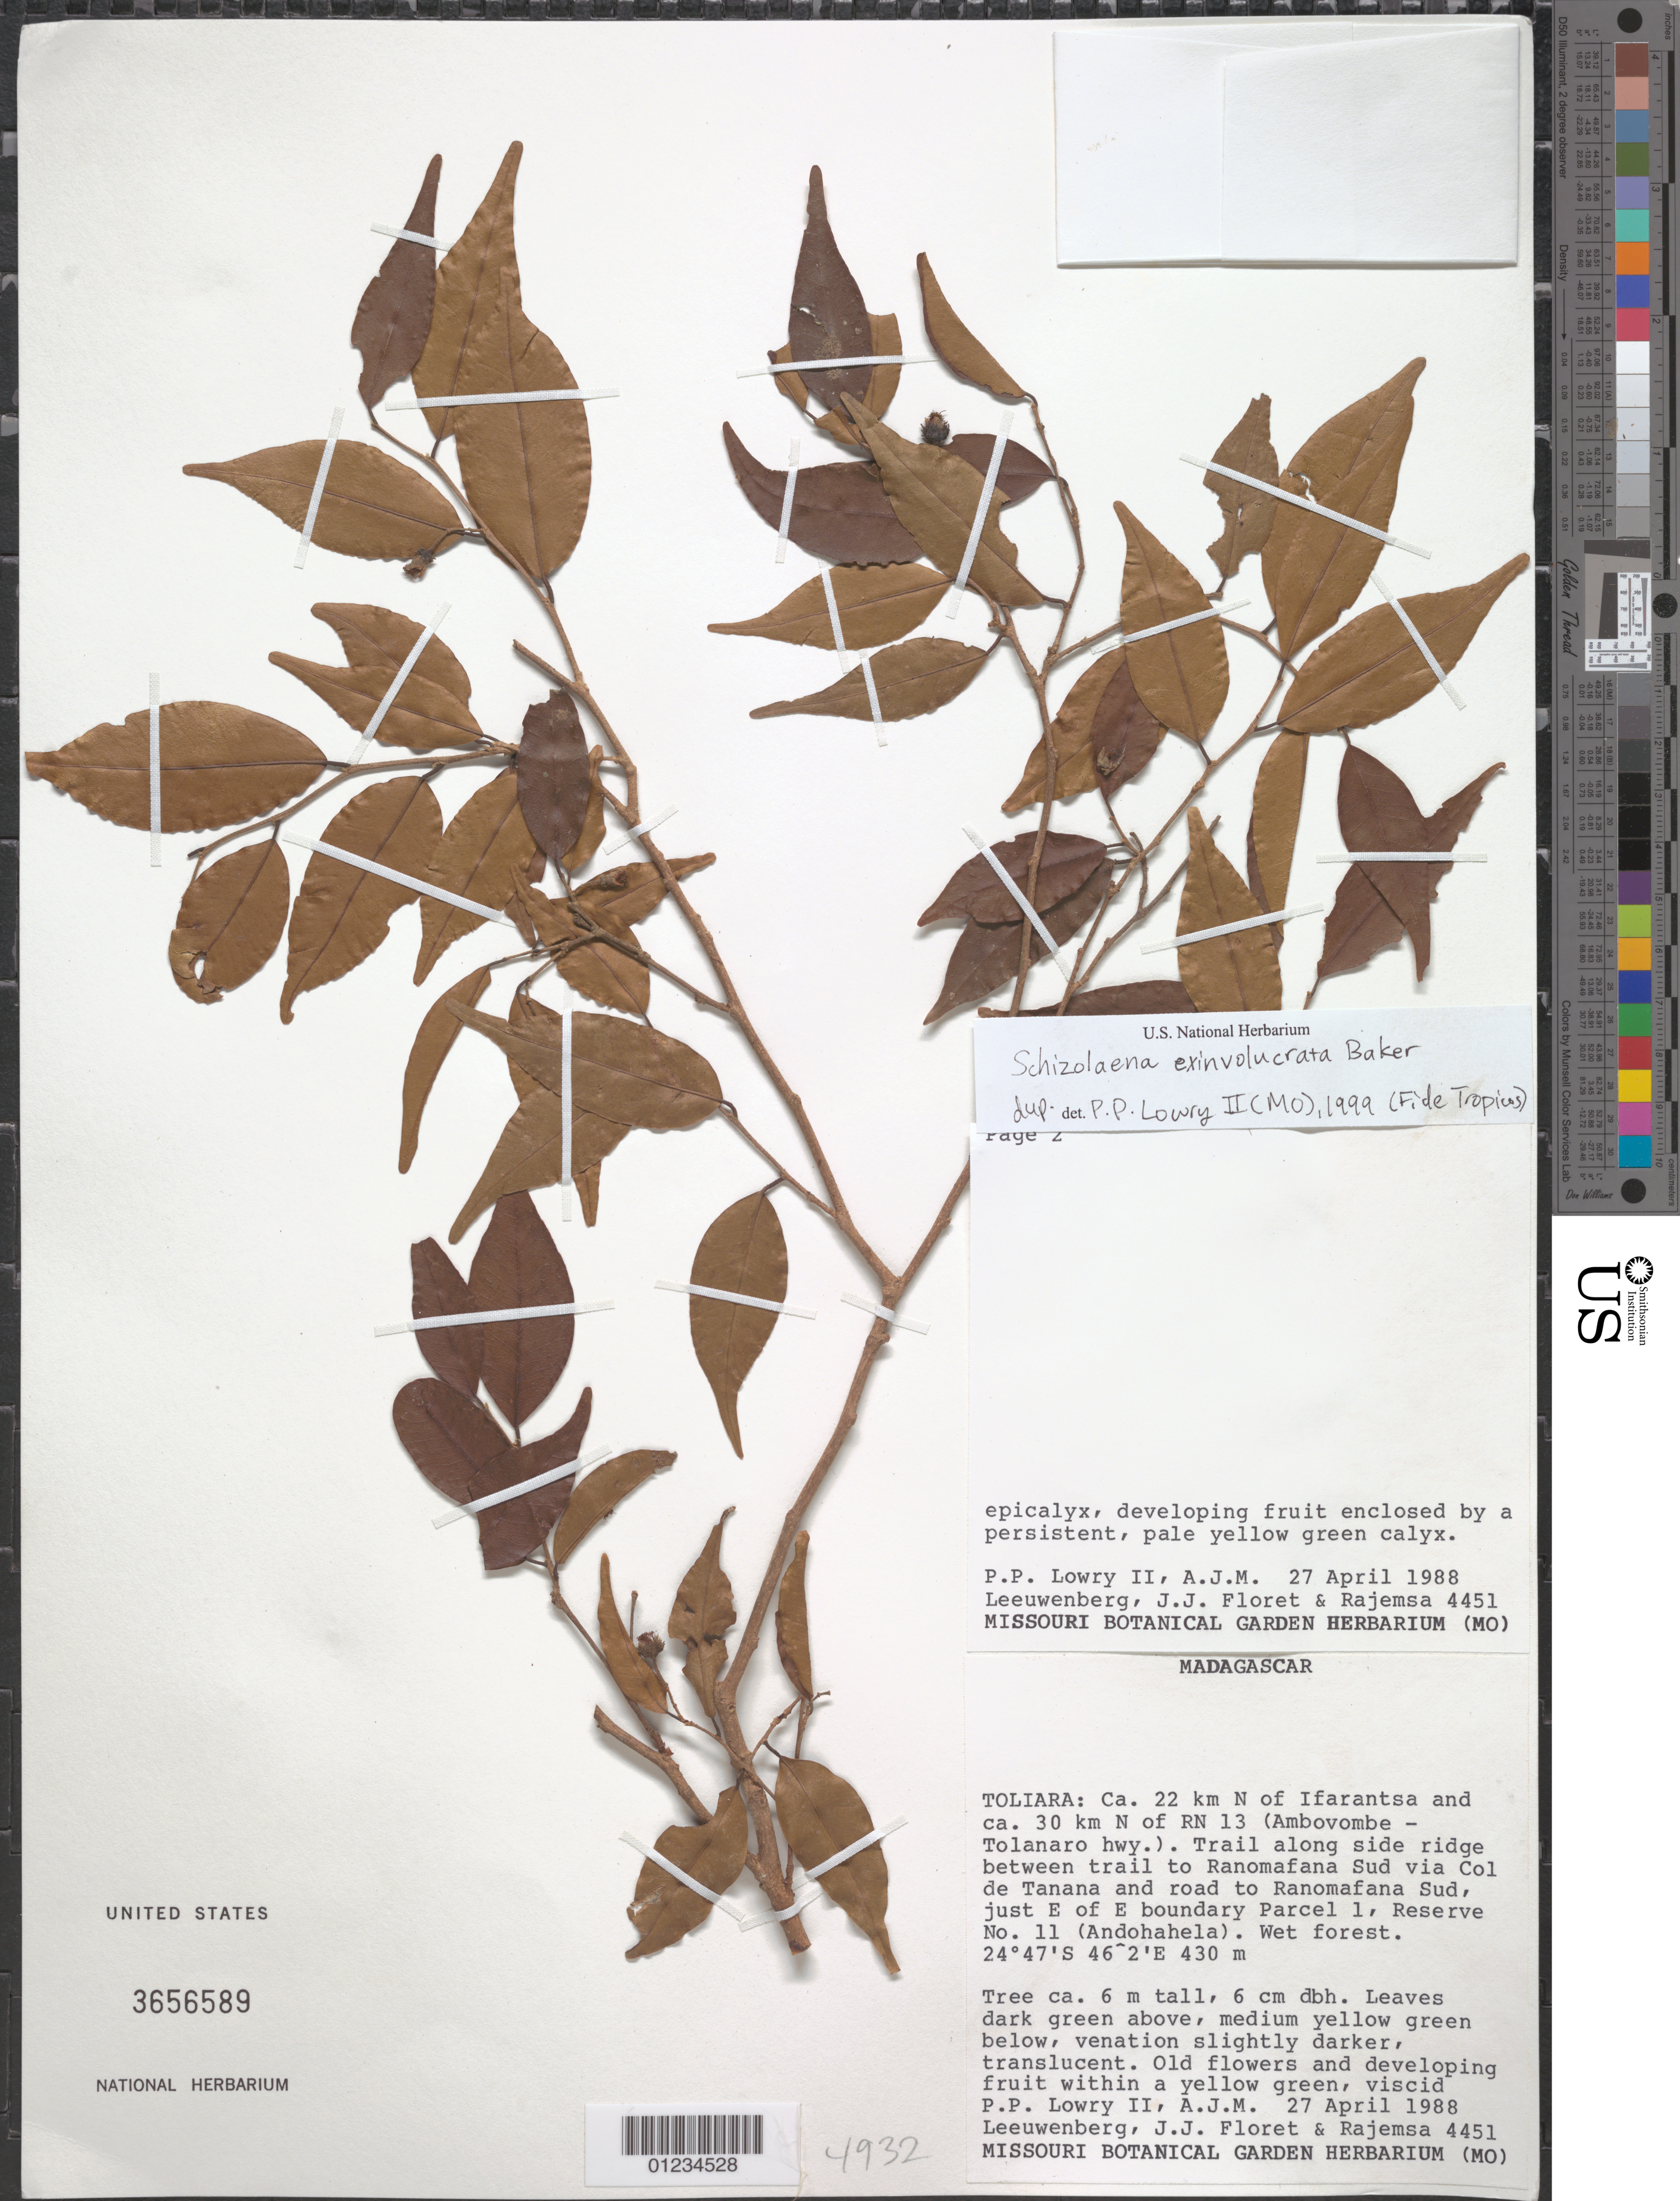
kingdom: Plantae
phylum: Tracheophyta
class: Magnoliopsida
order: Malvales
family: Sarcolaenaceae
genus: Schizolaena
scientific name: Schizolaena exinvolucrata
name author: Baker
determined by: Lowry, P. P., (MO), Missouri Botanical Garden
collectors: P. P. Lowry, A. J. M. Leeuwenberg, J. Floret & -. Rajemsa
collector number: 4451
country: Madagascar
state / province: Atsimo-Andrefana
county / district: Toliara II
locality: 22 km N of Ifarantsa and 30 km N of RN 13 (Ambovombe-Tolanaro hwy), trail along side ridge between trail to Ranomafana Sud via Col de Tanana and road to Ranomafana Sud, just E of E boundary Parcel 1, Reserve NO. 11 (Andohahela)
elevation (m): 430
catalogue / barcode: US 3656589